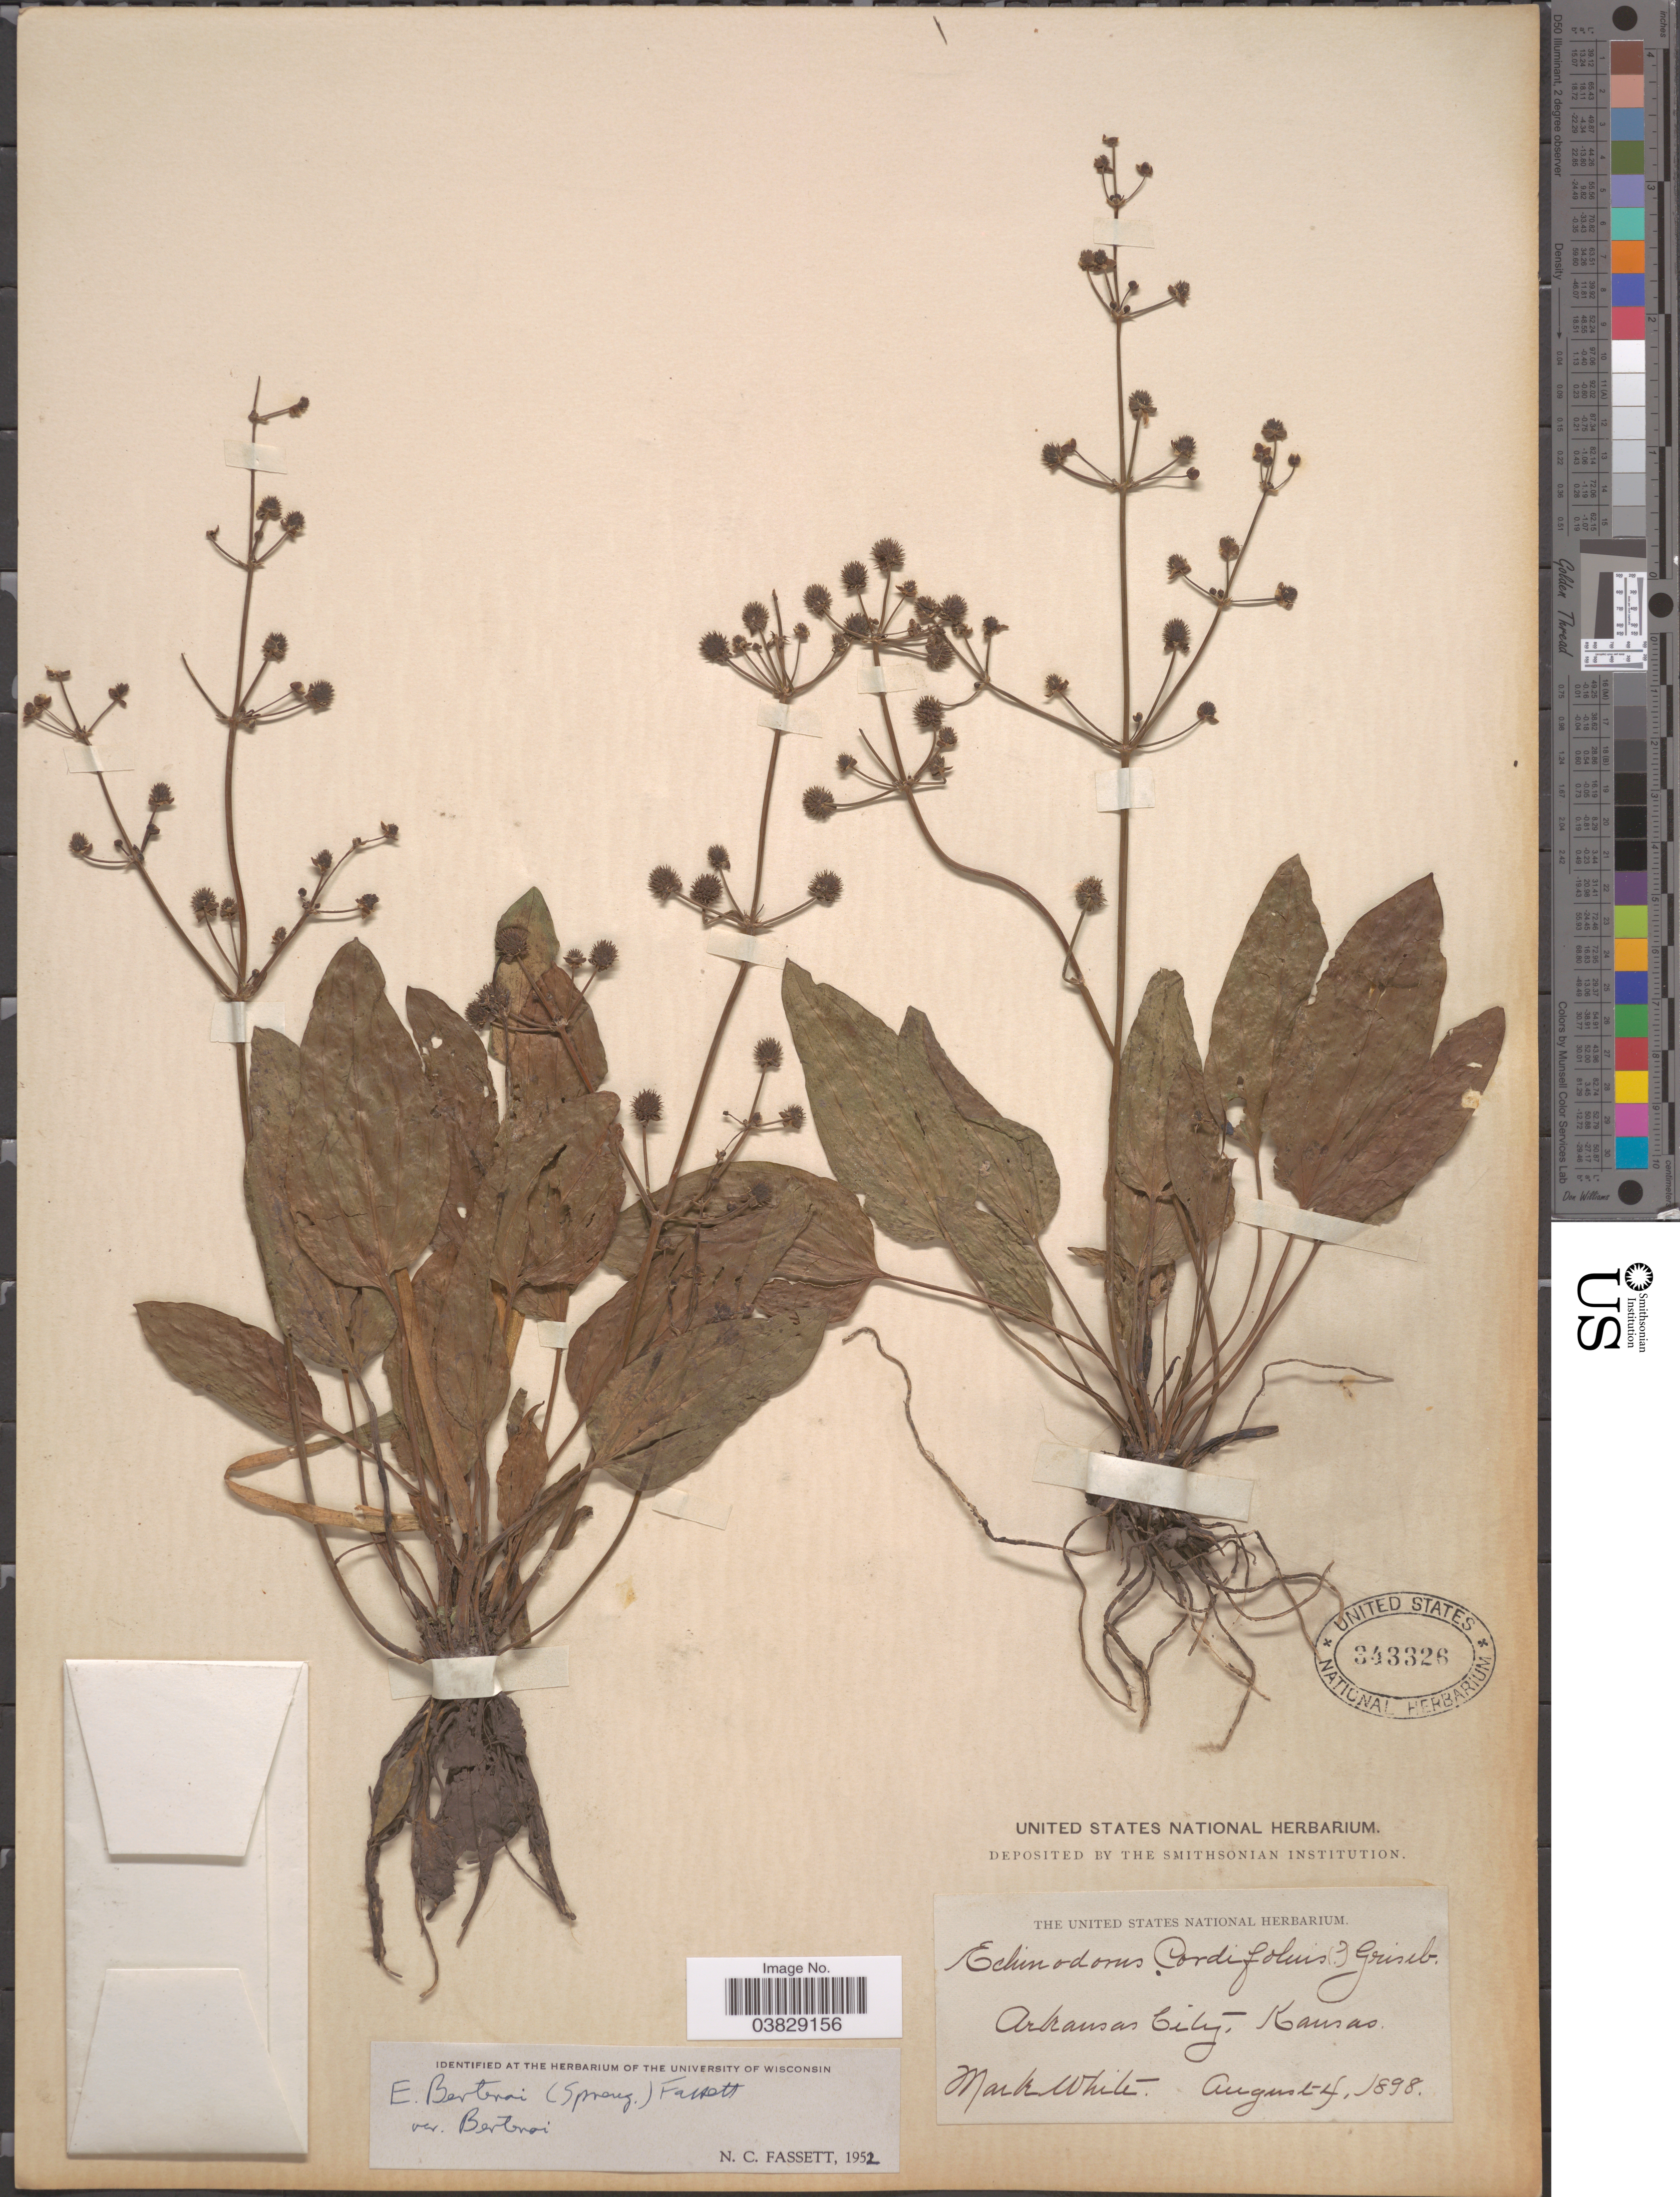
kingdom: Plantae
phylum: Tracheophyta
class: Liliopsida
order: Alismatales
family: Alismataceae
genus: Echinodorus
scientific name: Echinodorus berteroi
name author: (Spreng.) Fassett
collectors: M. White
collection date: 1898-08-04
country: United States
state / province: Kansas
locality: Arkansas City.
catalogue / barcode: US 343326